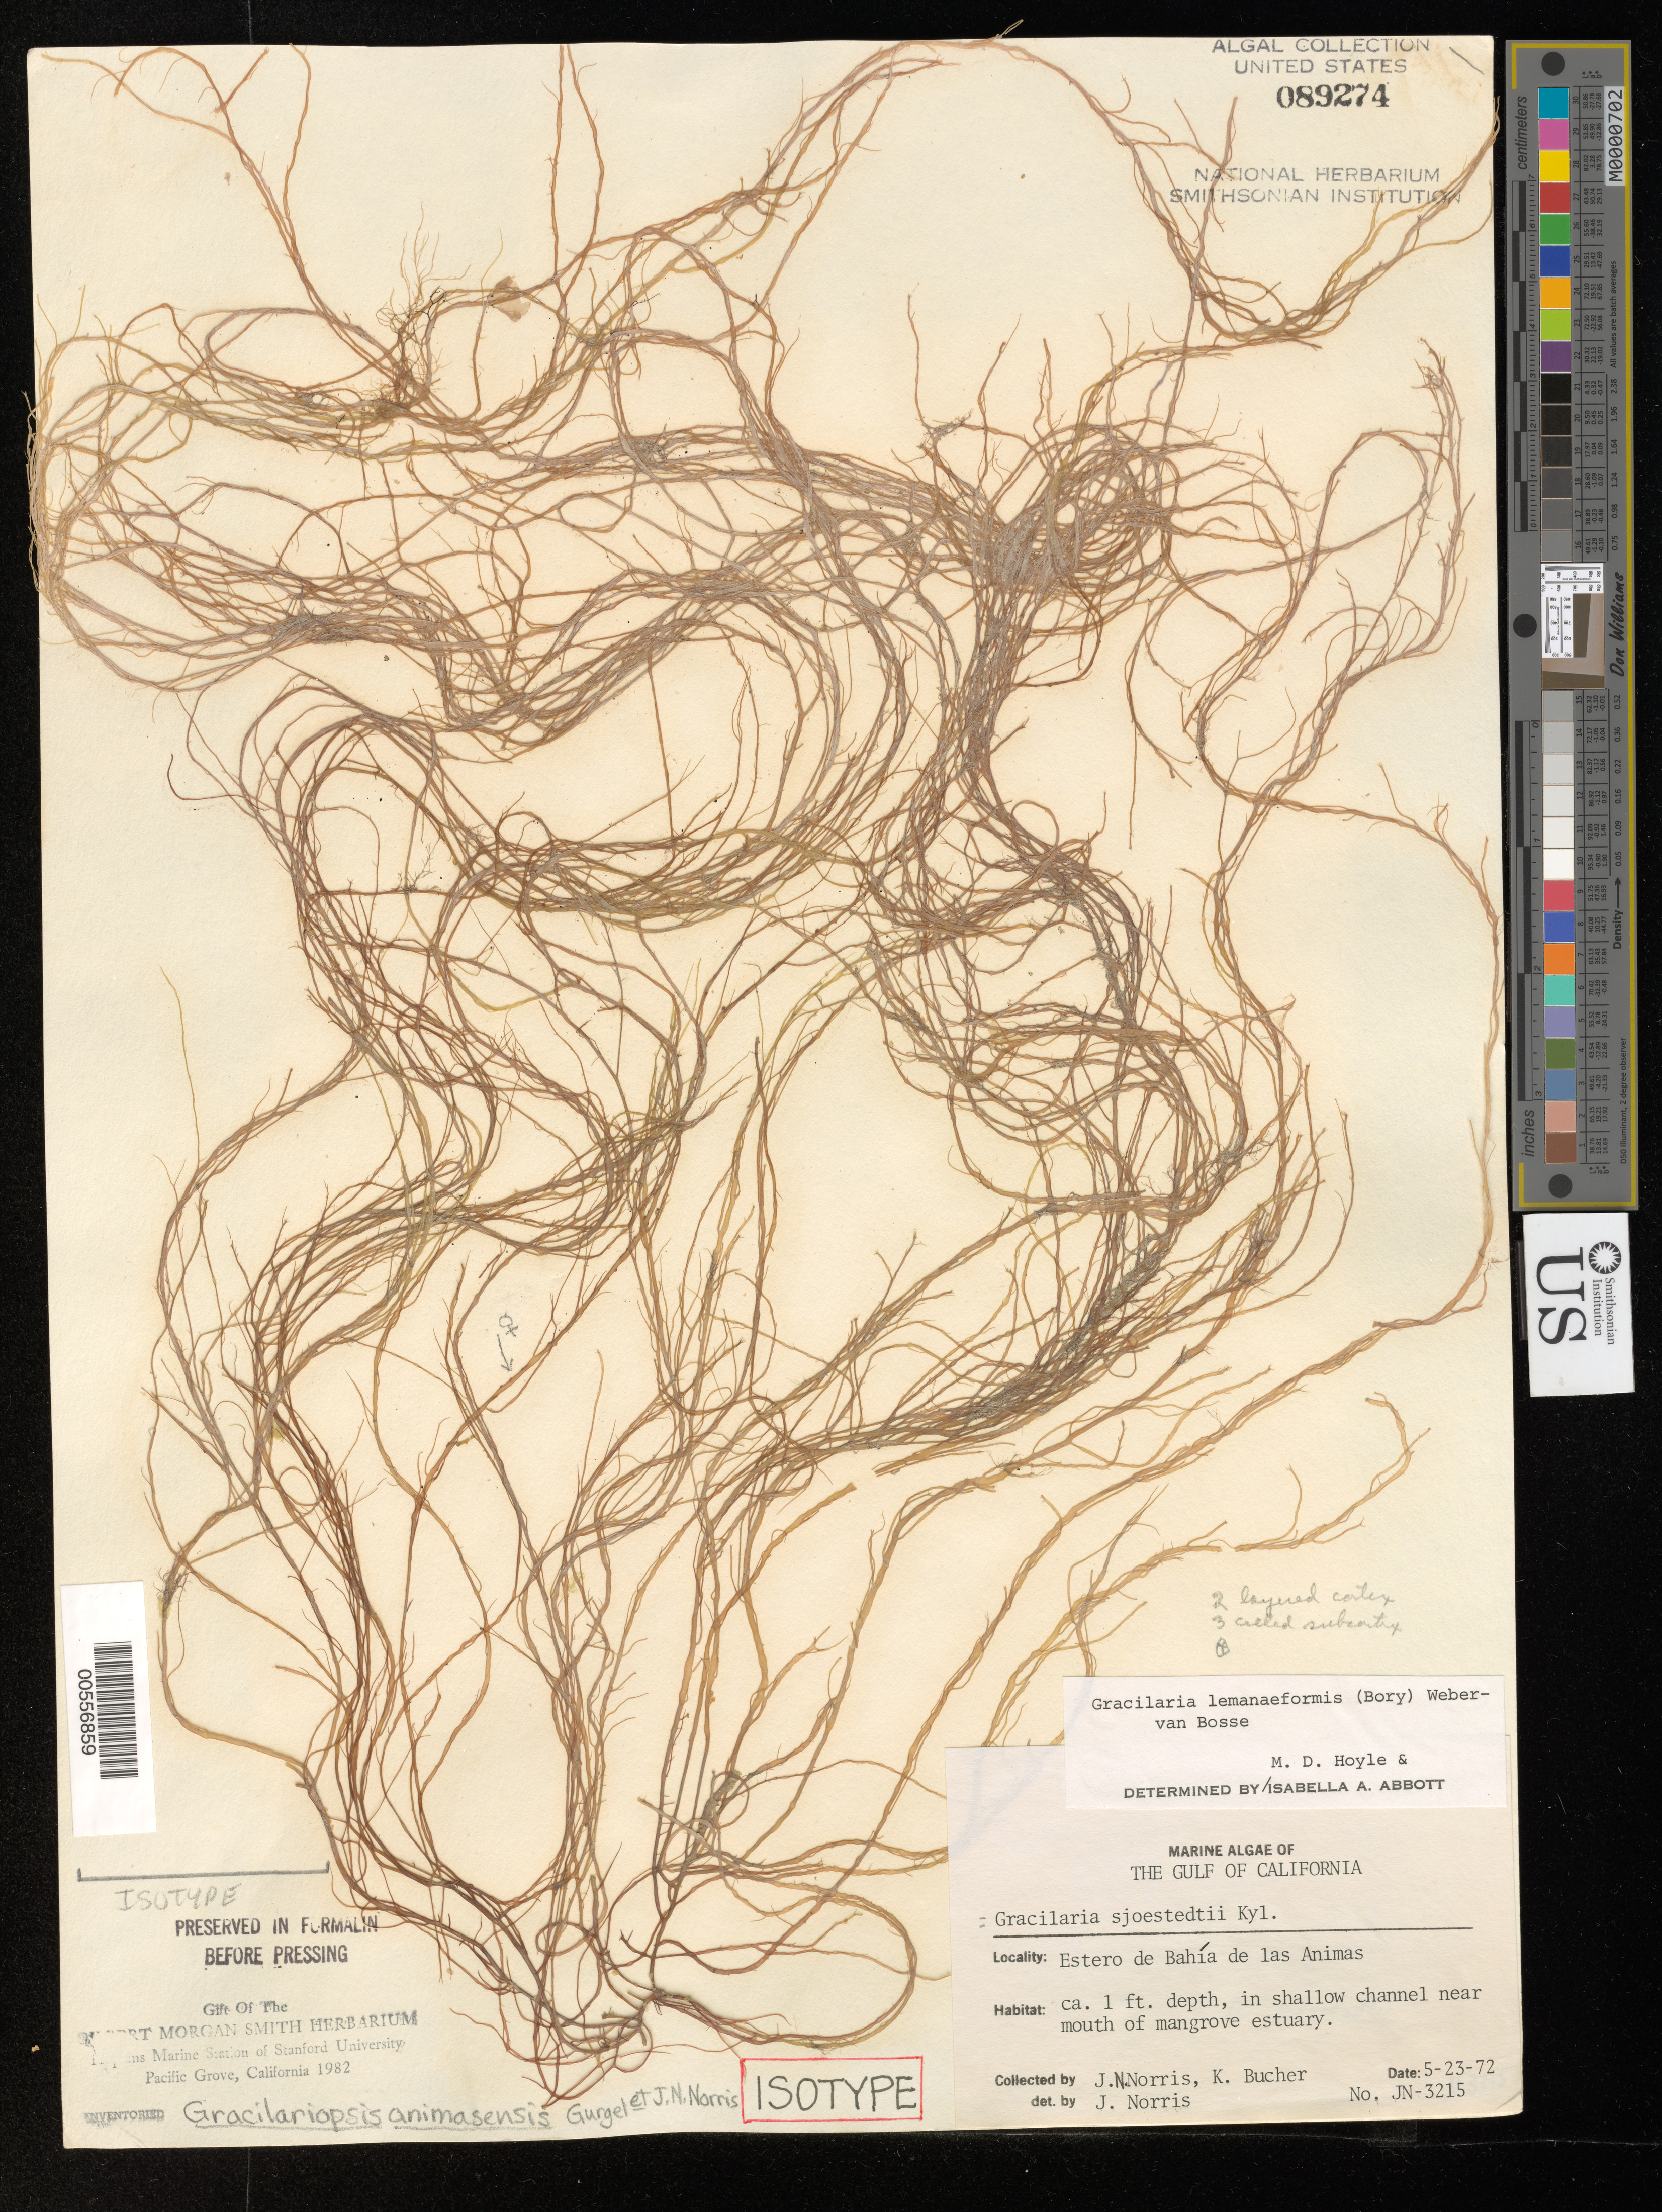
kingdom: Plantae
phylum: Rhodophyta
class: Florideophyceae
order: Gracilariales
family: Gracilariaceae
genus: Gracilariopsis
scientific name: Gracilariopsis animasensis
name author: Gurgele & J.N. Norris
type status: Isotype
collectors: J. N. Norris & K. E. Bucher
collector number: JN-3215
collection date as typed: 23 May 1972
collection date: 1972-05-23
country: Mexico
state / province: Baja California Norte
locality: Estero de Bahia de las Animas.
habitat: in shallow channel near mouth of mangrove estuary.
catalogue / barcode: US 89274